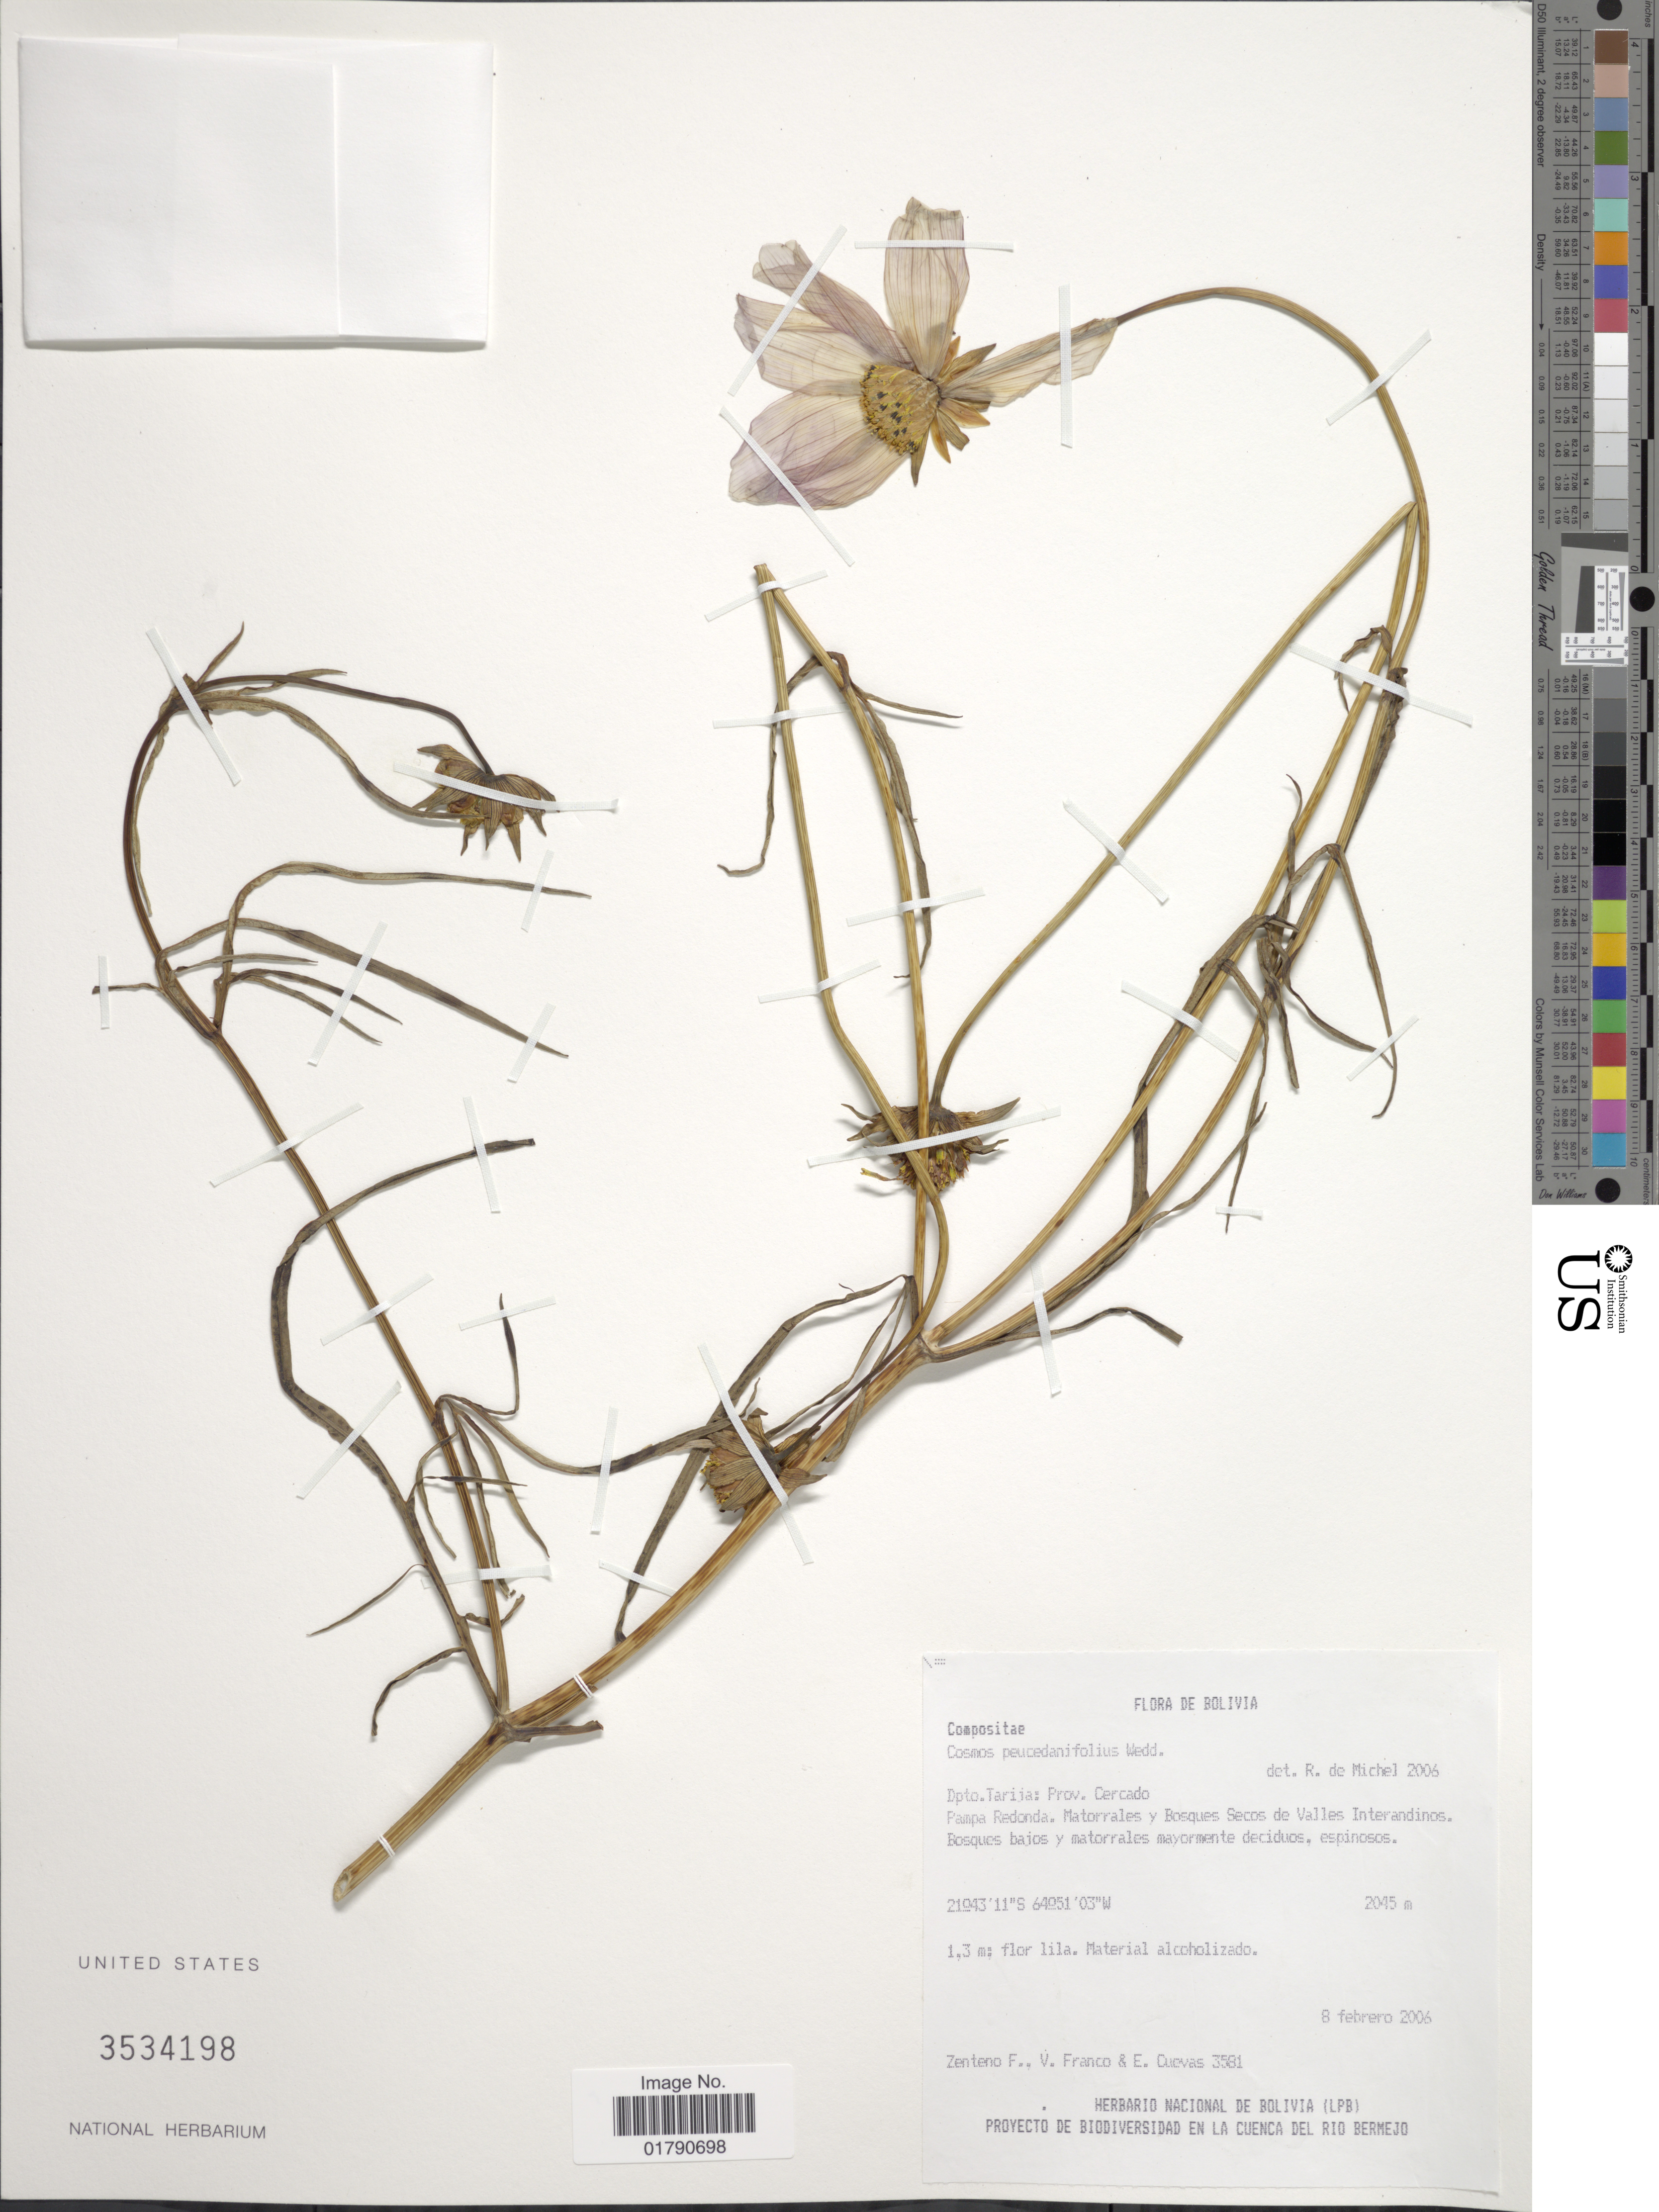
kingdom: Plantae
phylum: Tracheophyta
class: Magnoliopsida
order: Asterales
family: Asteraceae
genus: Cosmos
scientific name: Cosmos peucedanifolius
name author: Wedd.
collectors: F. Zenteno, V. Franco & E. Cuevas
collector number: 3581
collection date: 2006-02-08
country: Bolivia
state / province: Tarija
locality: Prov. Cercado, Pampa Redonda, Matorrales y Bosques Secos de Valles Interandinos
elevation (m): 2045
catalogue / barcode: US 3534198